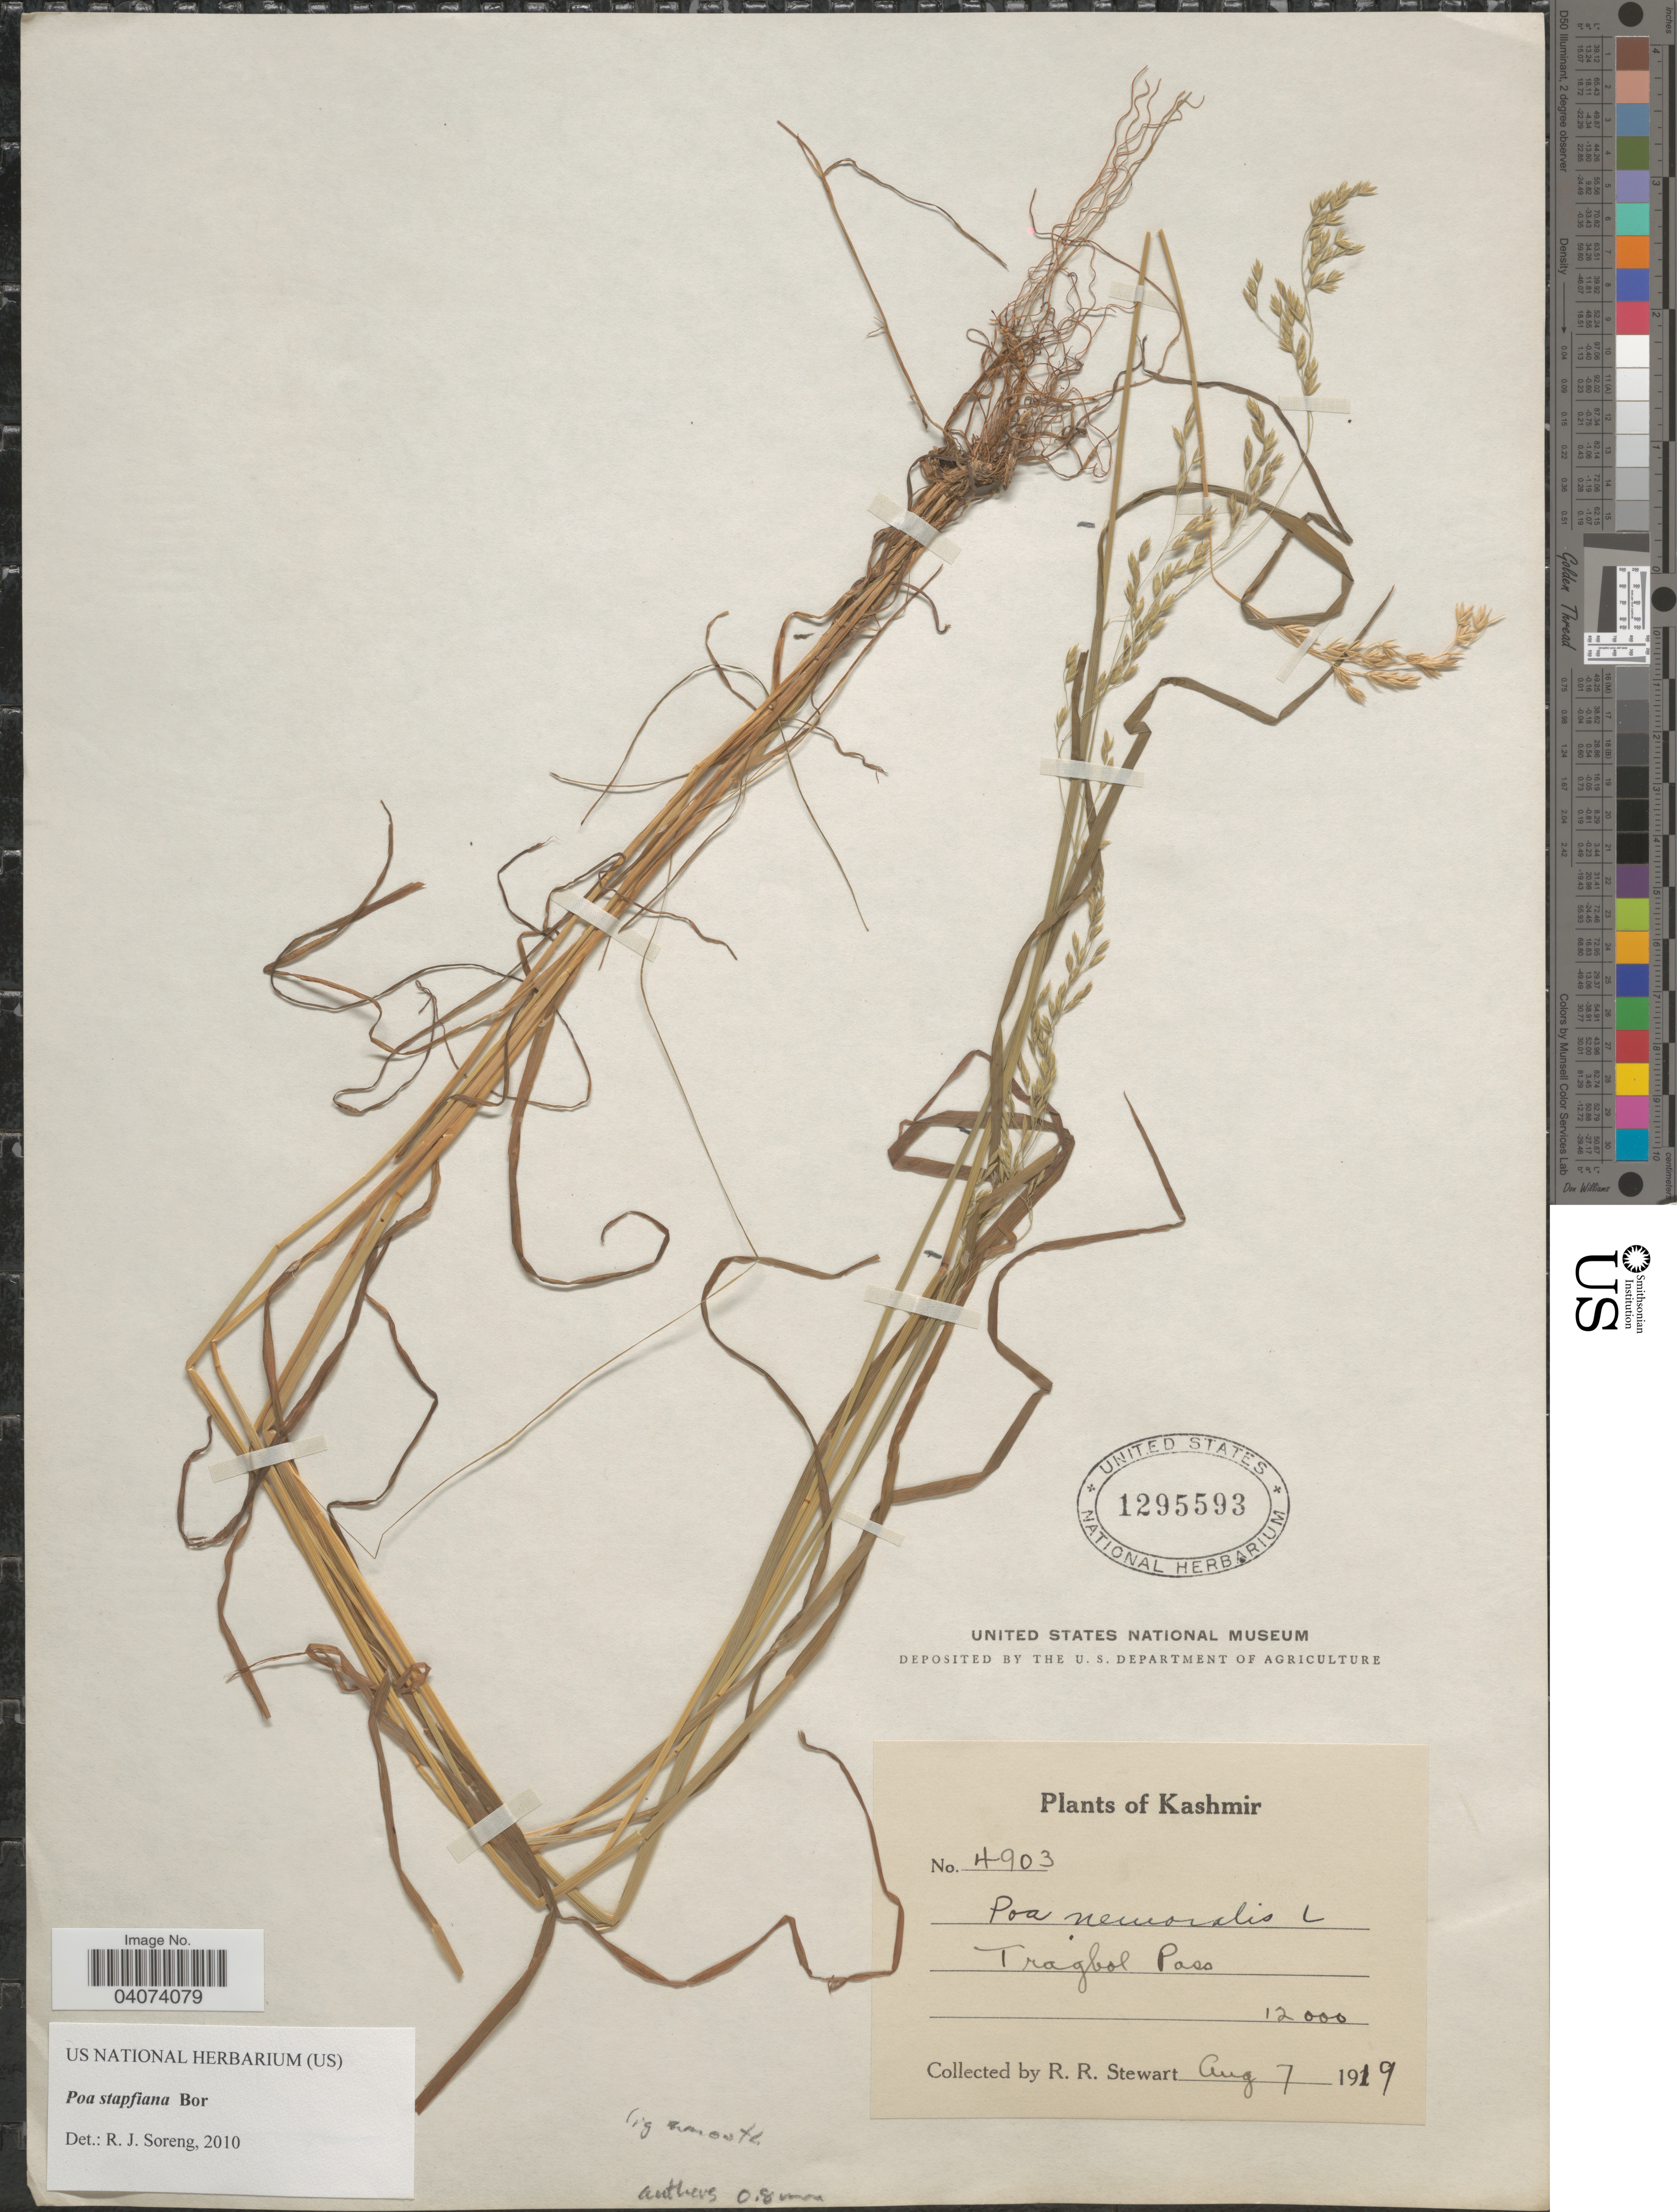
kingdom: Plantae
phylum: Tracheophyta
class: Liliopsida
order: Poales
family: Poaceae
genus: Poa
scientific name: Poa sterilis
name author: M. Bieb.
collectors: R. Stewart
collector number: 4903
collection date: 1919-08-07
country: India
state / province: Jammu and Kashmir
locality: Kashmir. Tragbol Pass.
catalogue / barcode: US 1295593